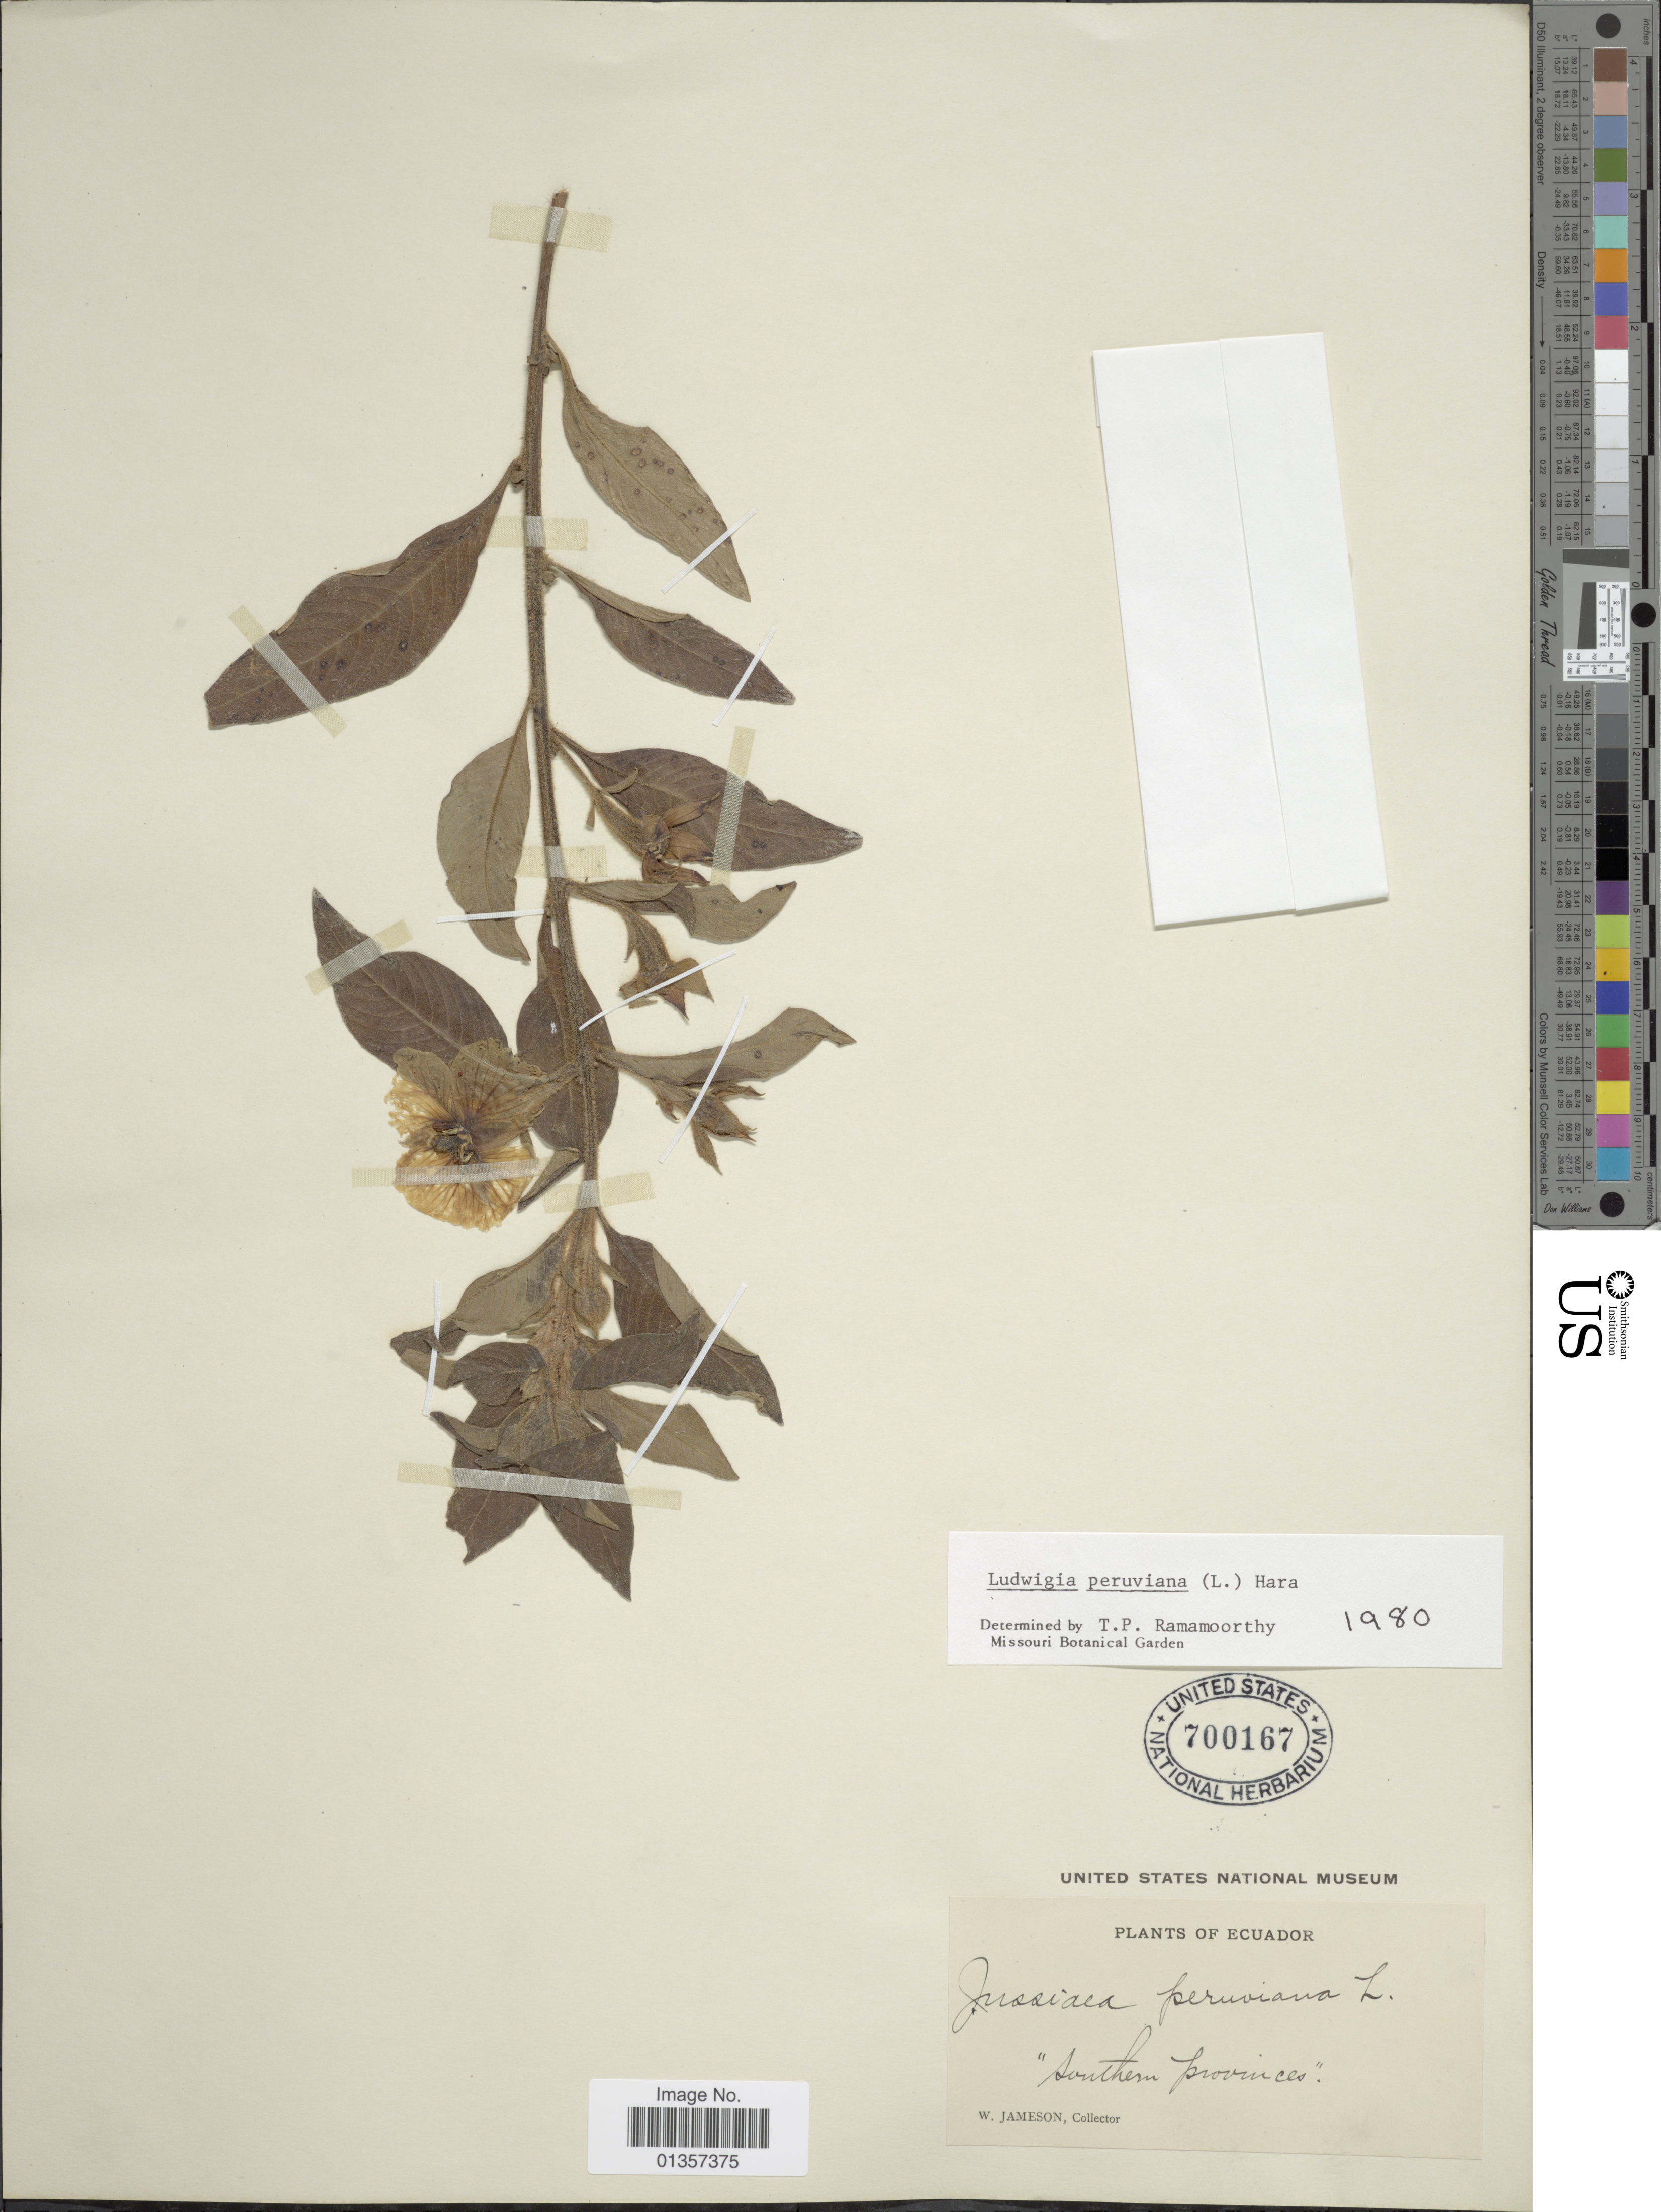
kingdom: Plantae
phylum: Tracheophyta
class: Magnoliopsida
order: Myrtales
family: Onagraceae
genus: Ludwigia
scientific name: Ludwigia peruviana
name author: (L.) H. Hara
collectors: W. Jameson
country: Ecuador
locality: Southern Provinces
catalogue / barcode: US 700167